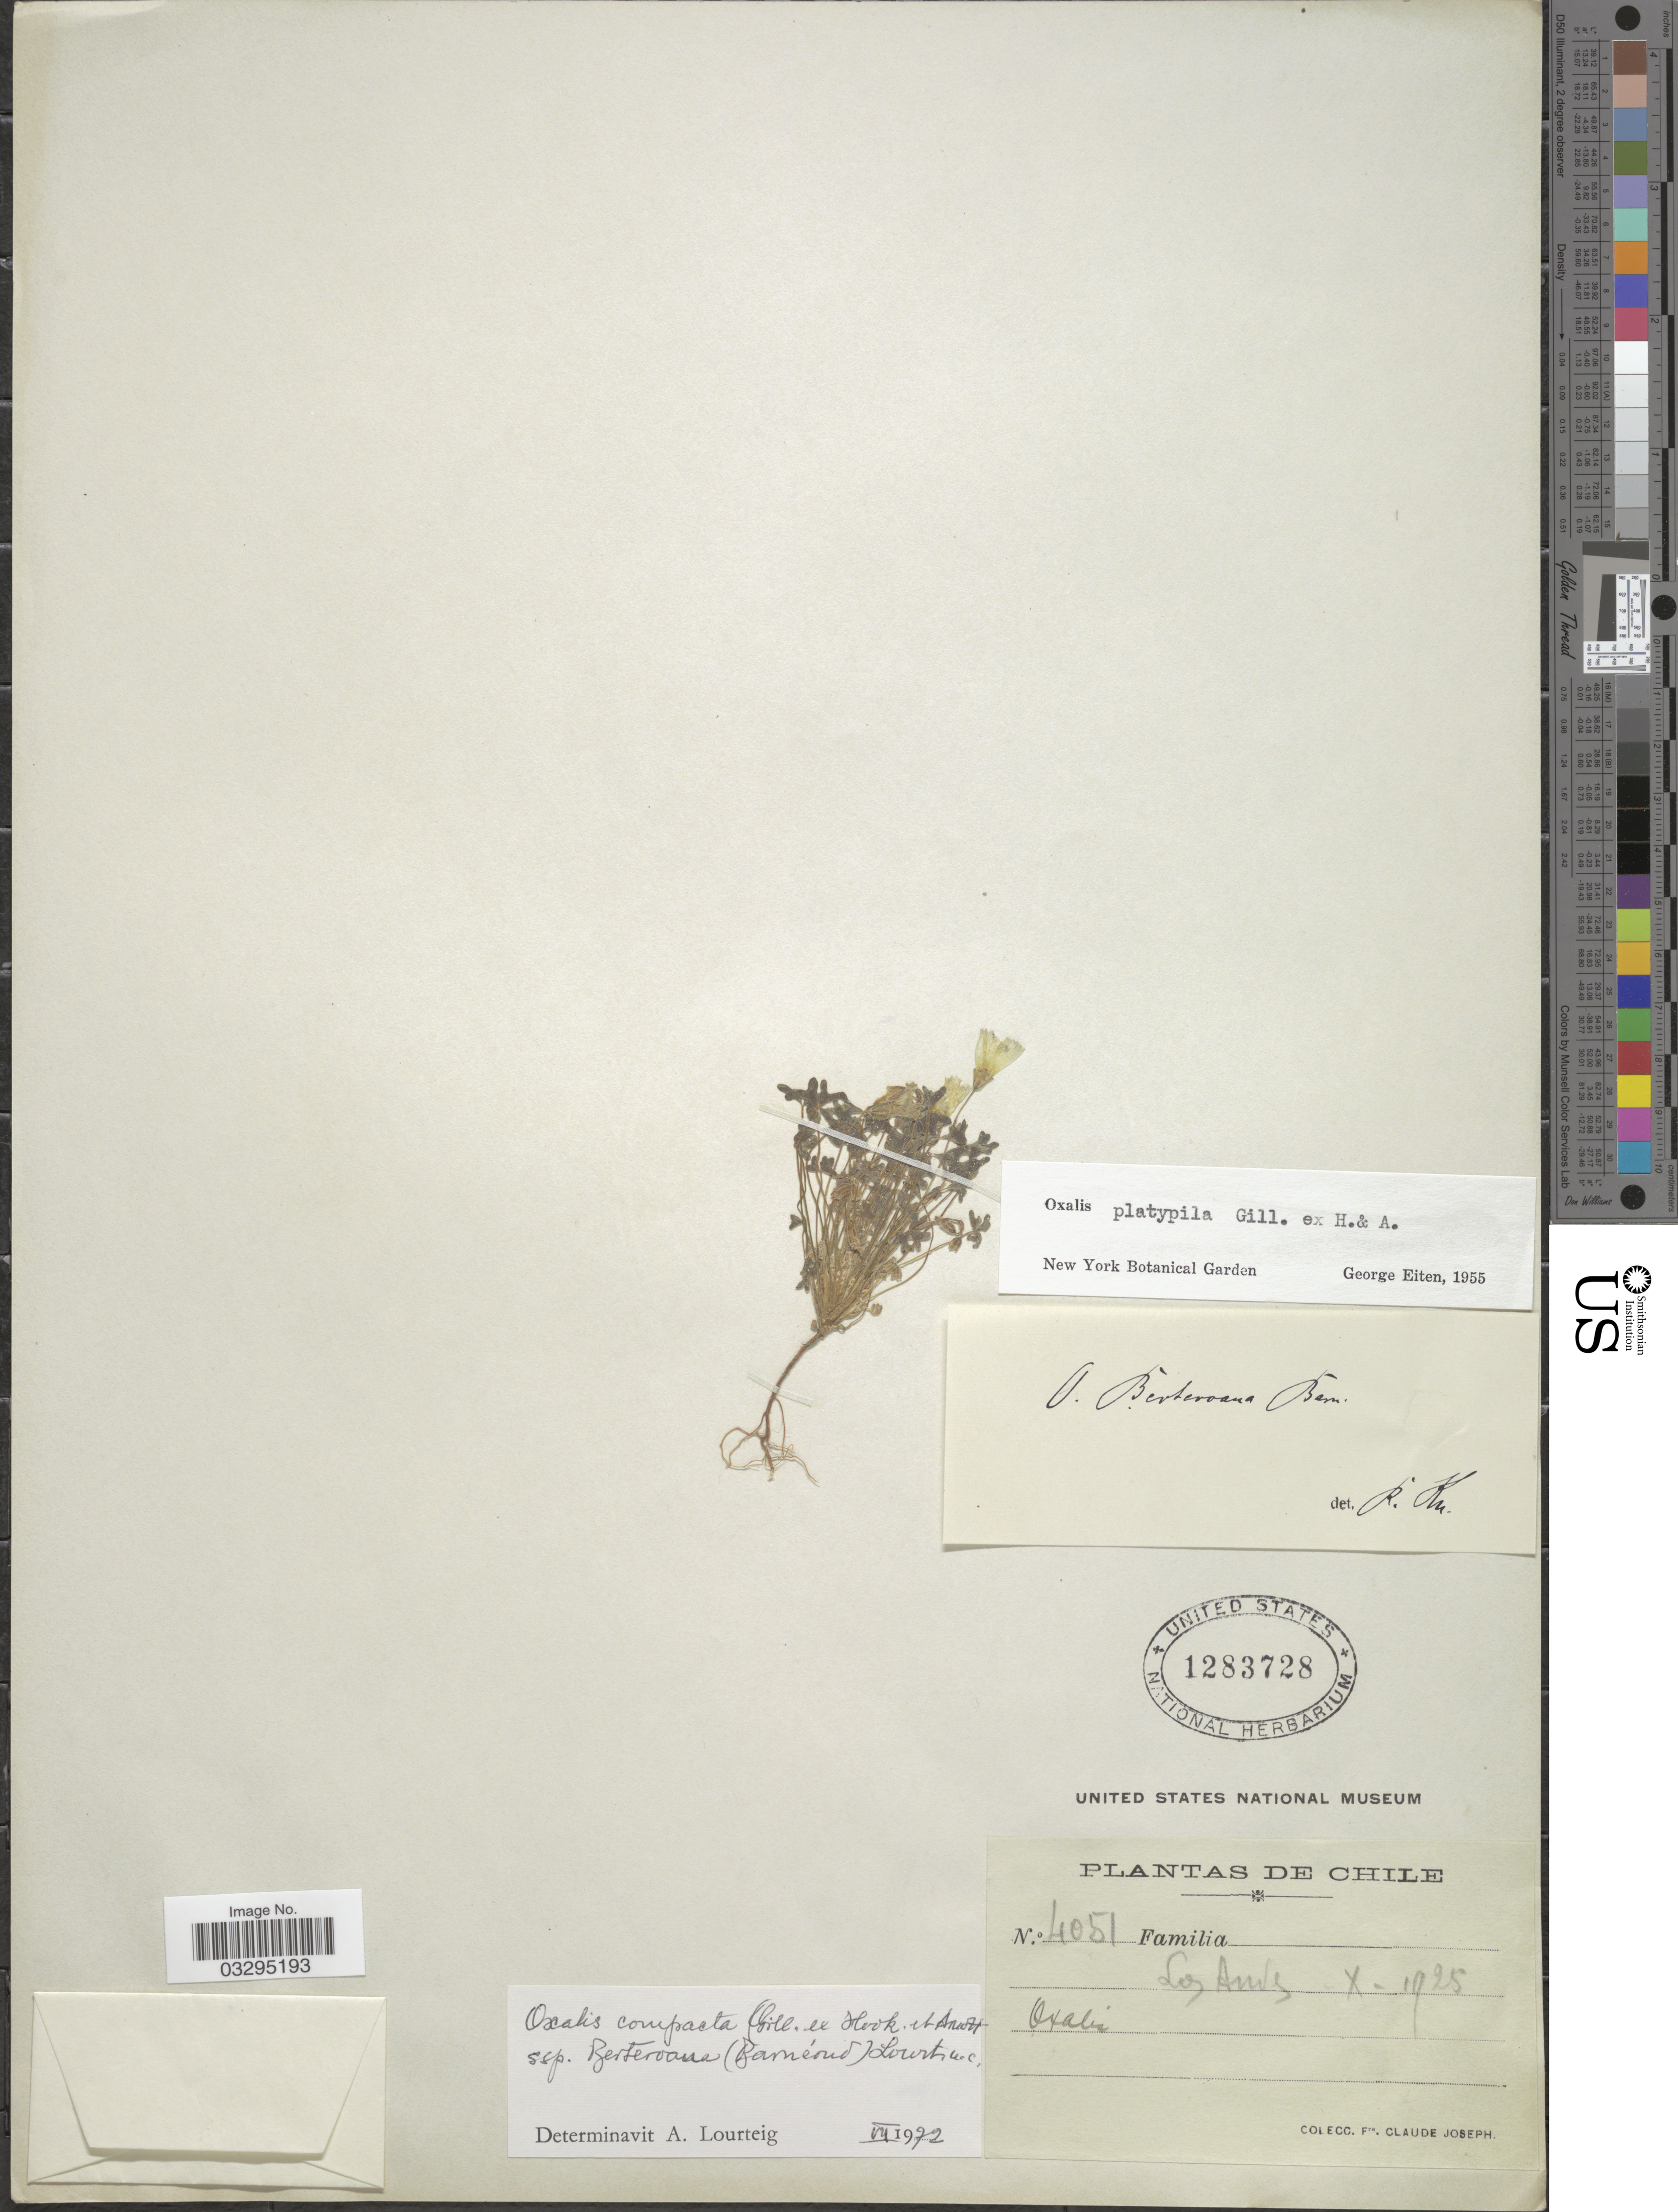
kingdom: Plantae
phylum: Tracheophyta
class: Magnoliopsida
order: Oxalidales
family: Oxalidaceae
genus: Ionoxalis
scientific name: Ionoxalis compacta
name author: Rose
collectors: Bro. Claude-Joseph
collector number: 4051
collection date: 1925-10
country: Chile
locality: Los Andes.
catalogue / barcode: US 1283728